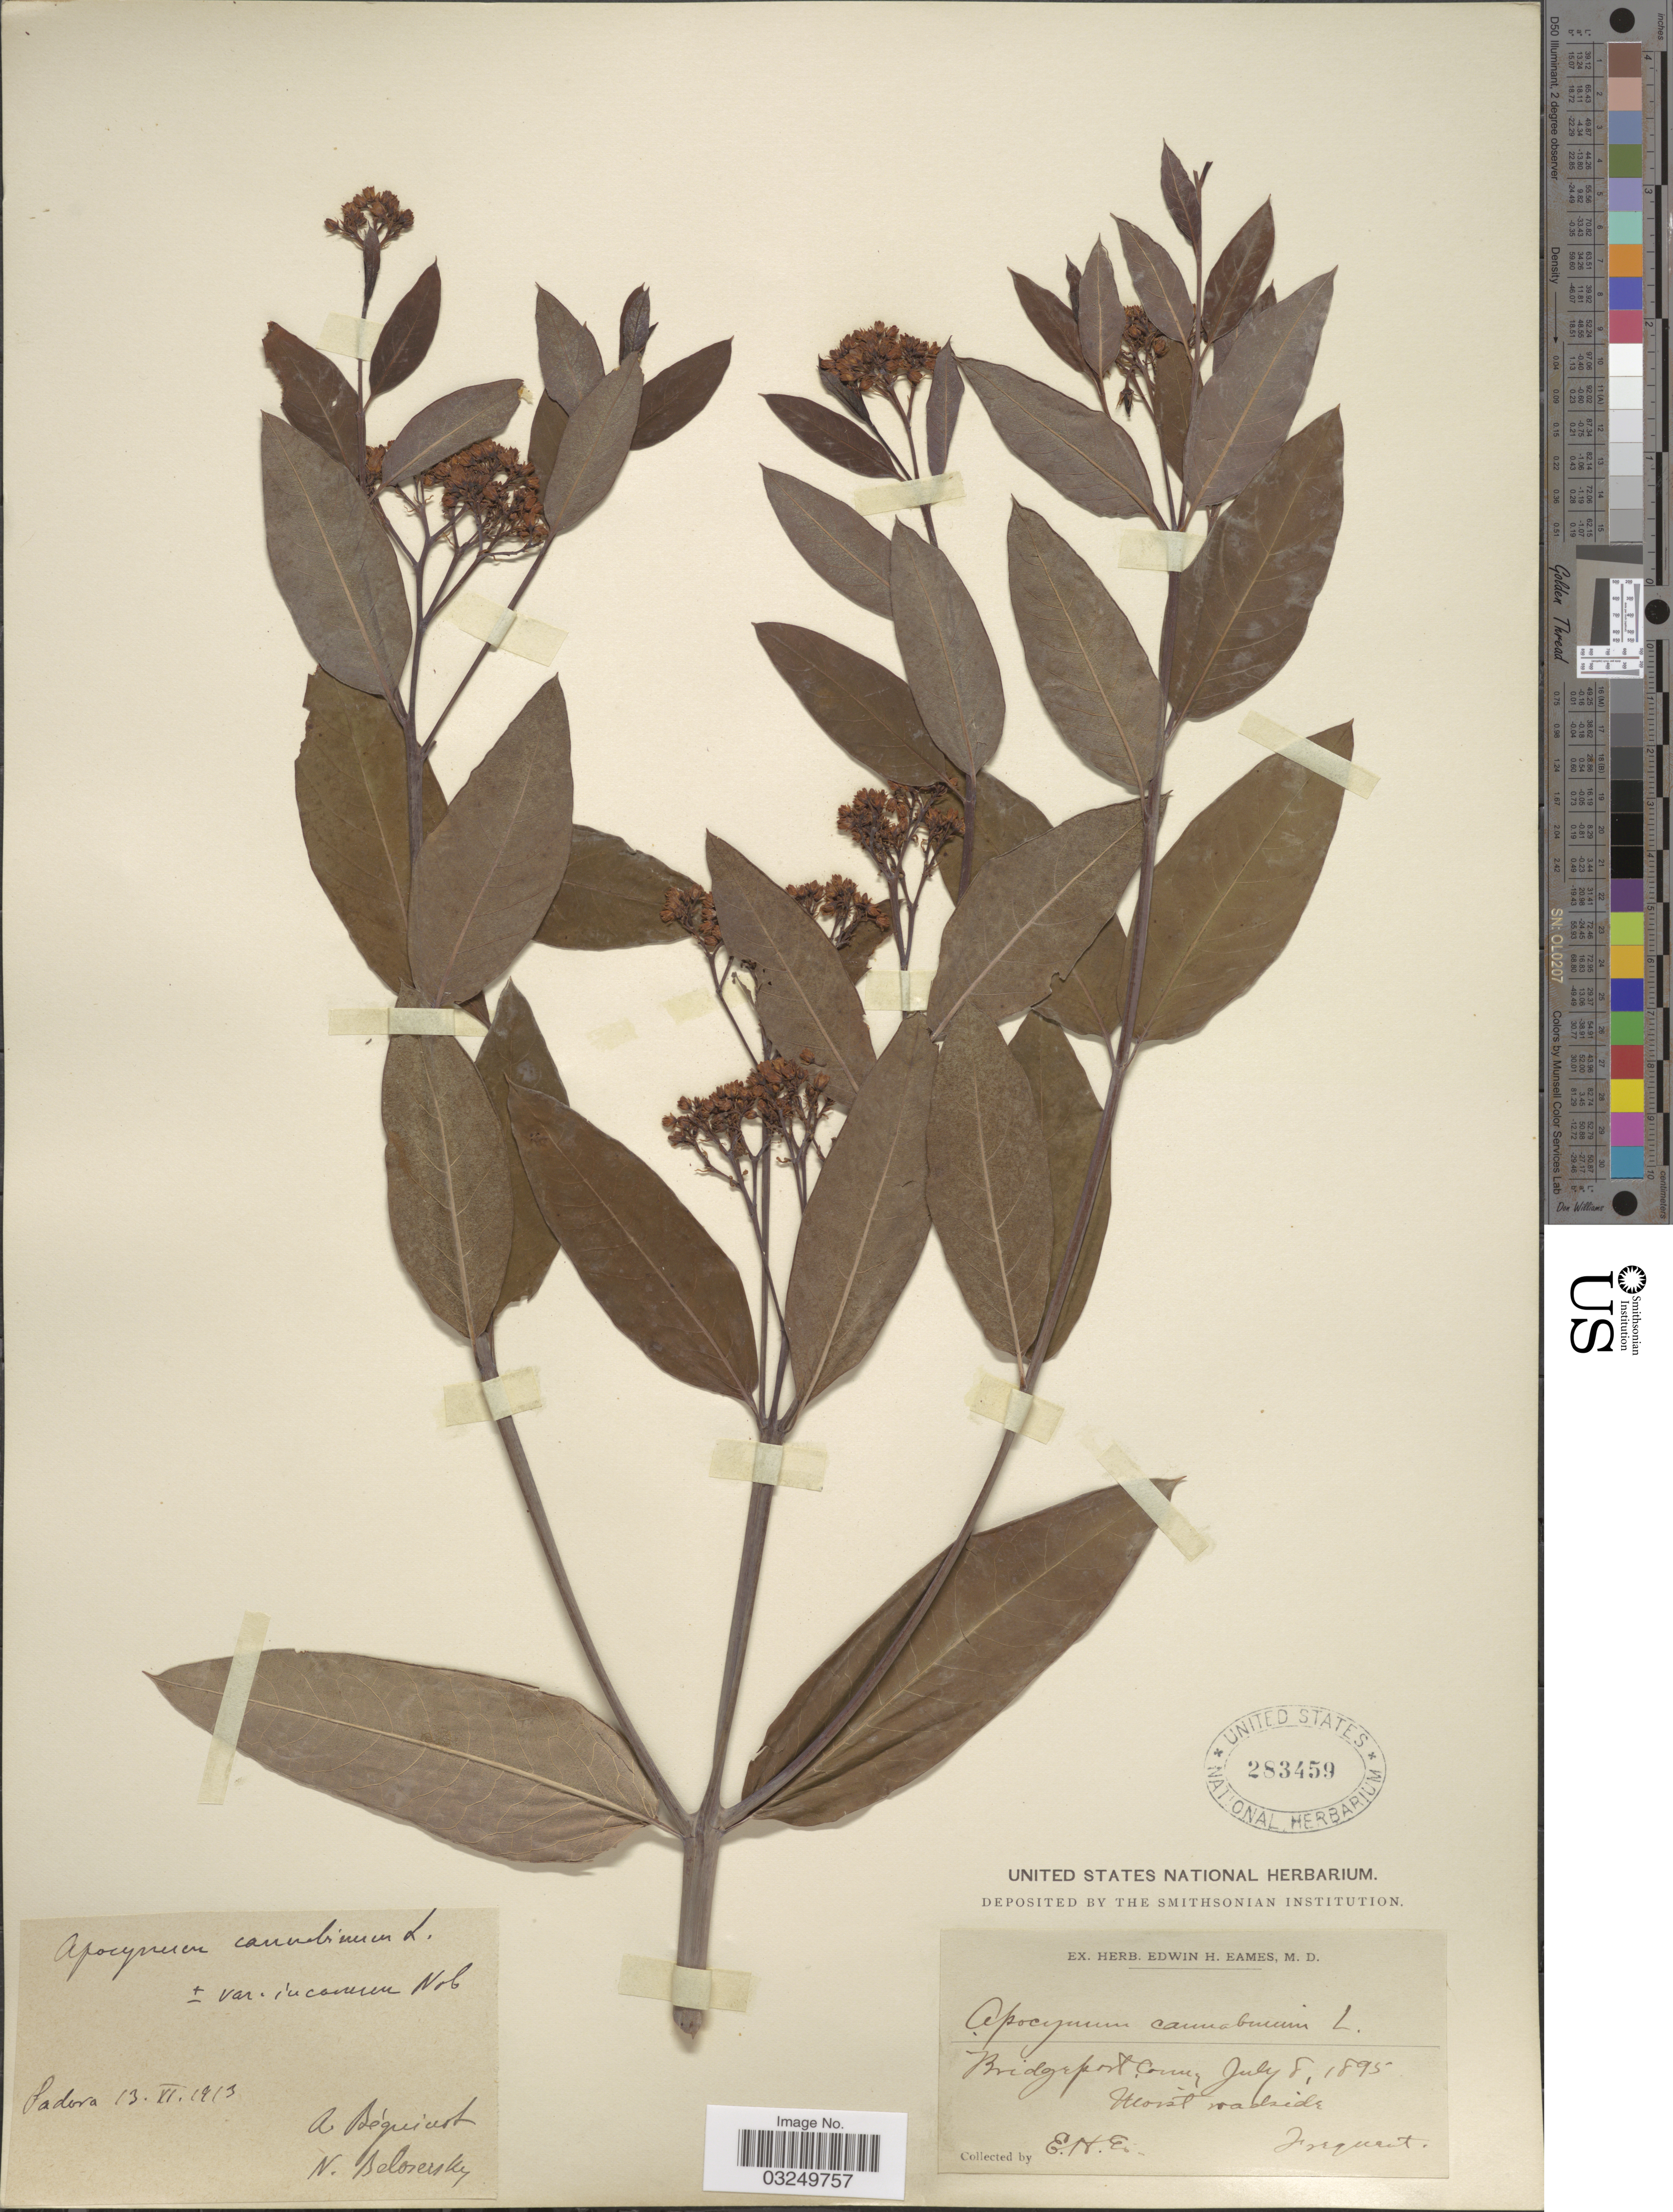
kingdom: Plantae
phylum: Tracheophyta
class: Magnoliopsida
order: Gentianales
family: Apocynaceae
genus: Apocynum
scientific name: Apocynum cannabinum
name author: L.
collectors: E. H. Eames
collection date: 1895-07-08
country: United States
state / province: Connecticut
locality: Bridgeport.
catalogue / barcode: US 283459